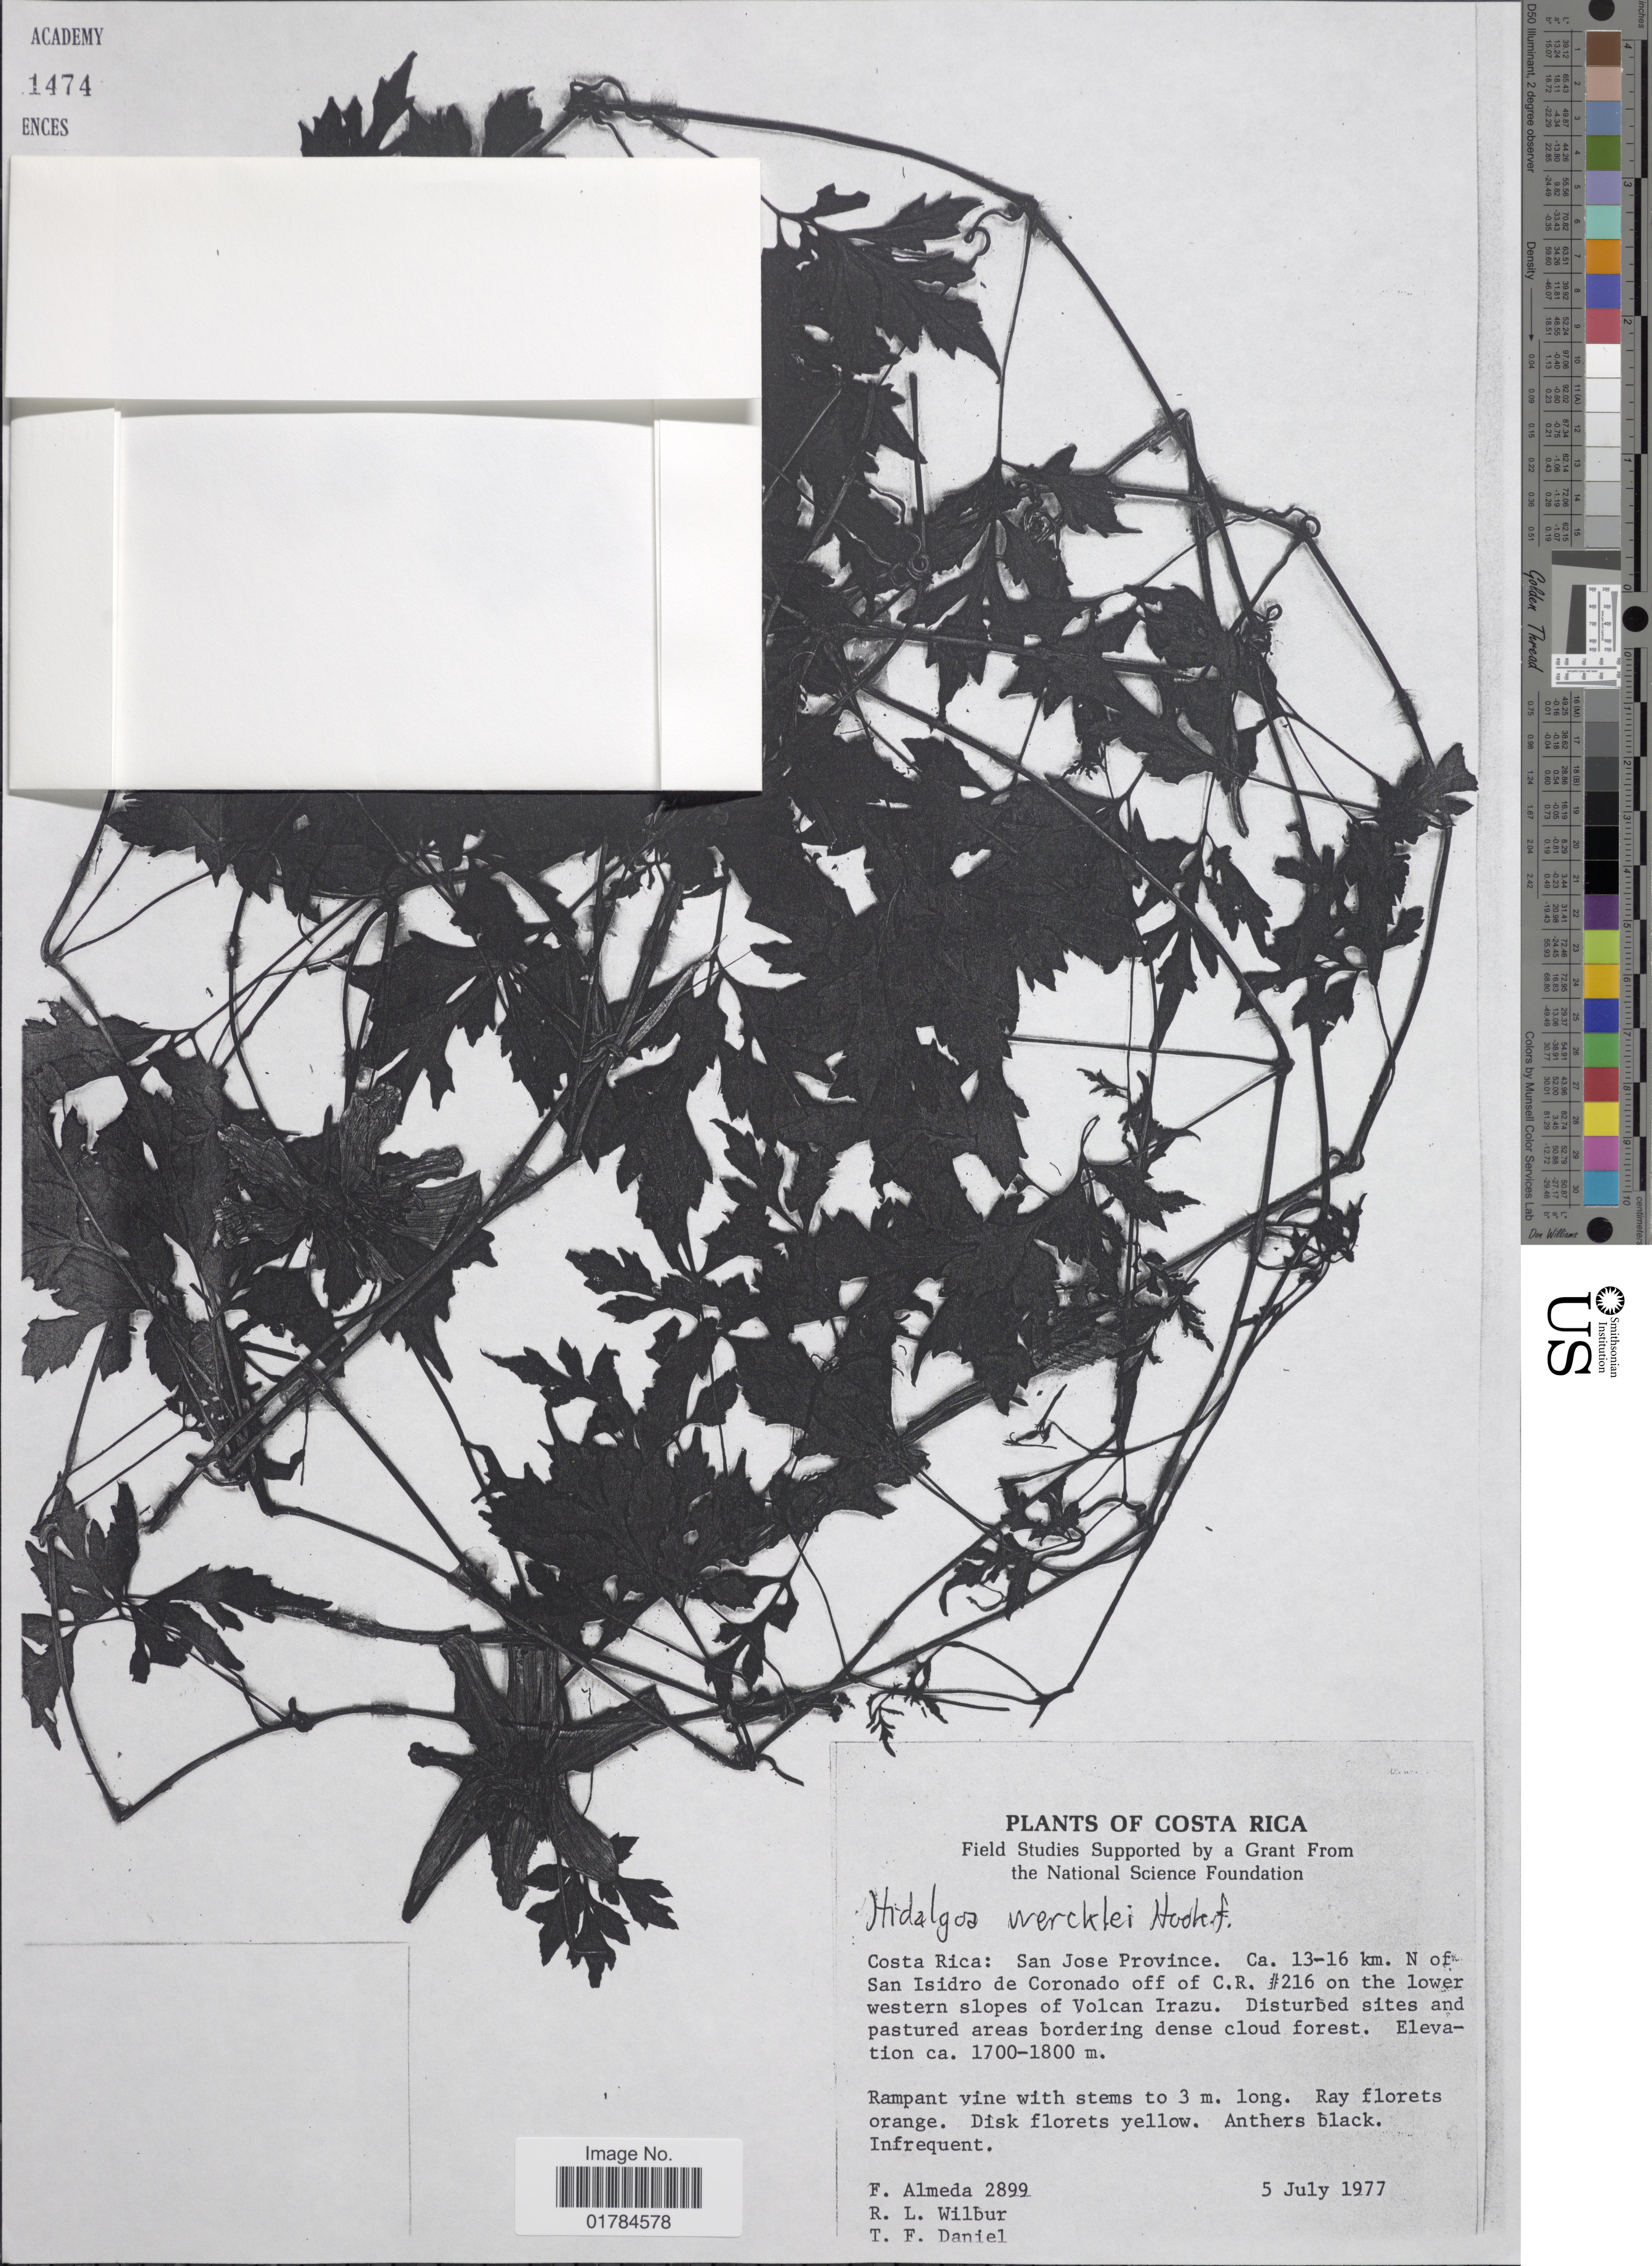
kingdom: Plantae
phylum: Tracheophyta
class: Magnoliopsida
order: Asterales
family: Asteraceae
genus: Hidalgoa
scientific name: Hidalgoa sp.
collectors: F. Almeda, R. L. Wilbur & T. F. Daniel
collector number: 2899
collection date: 1977-07-05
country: Costa Rica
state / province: San José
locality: Ca. 13-16 km. N of San Isidro de Coronado off of C.R. #216 on the lower western slopes of Volcan Irazu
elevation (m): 1700